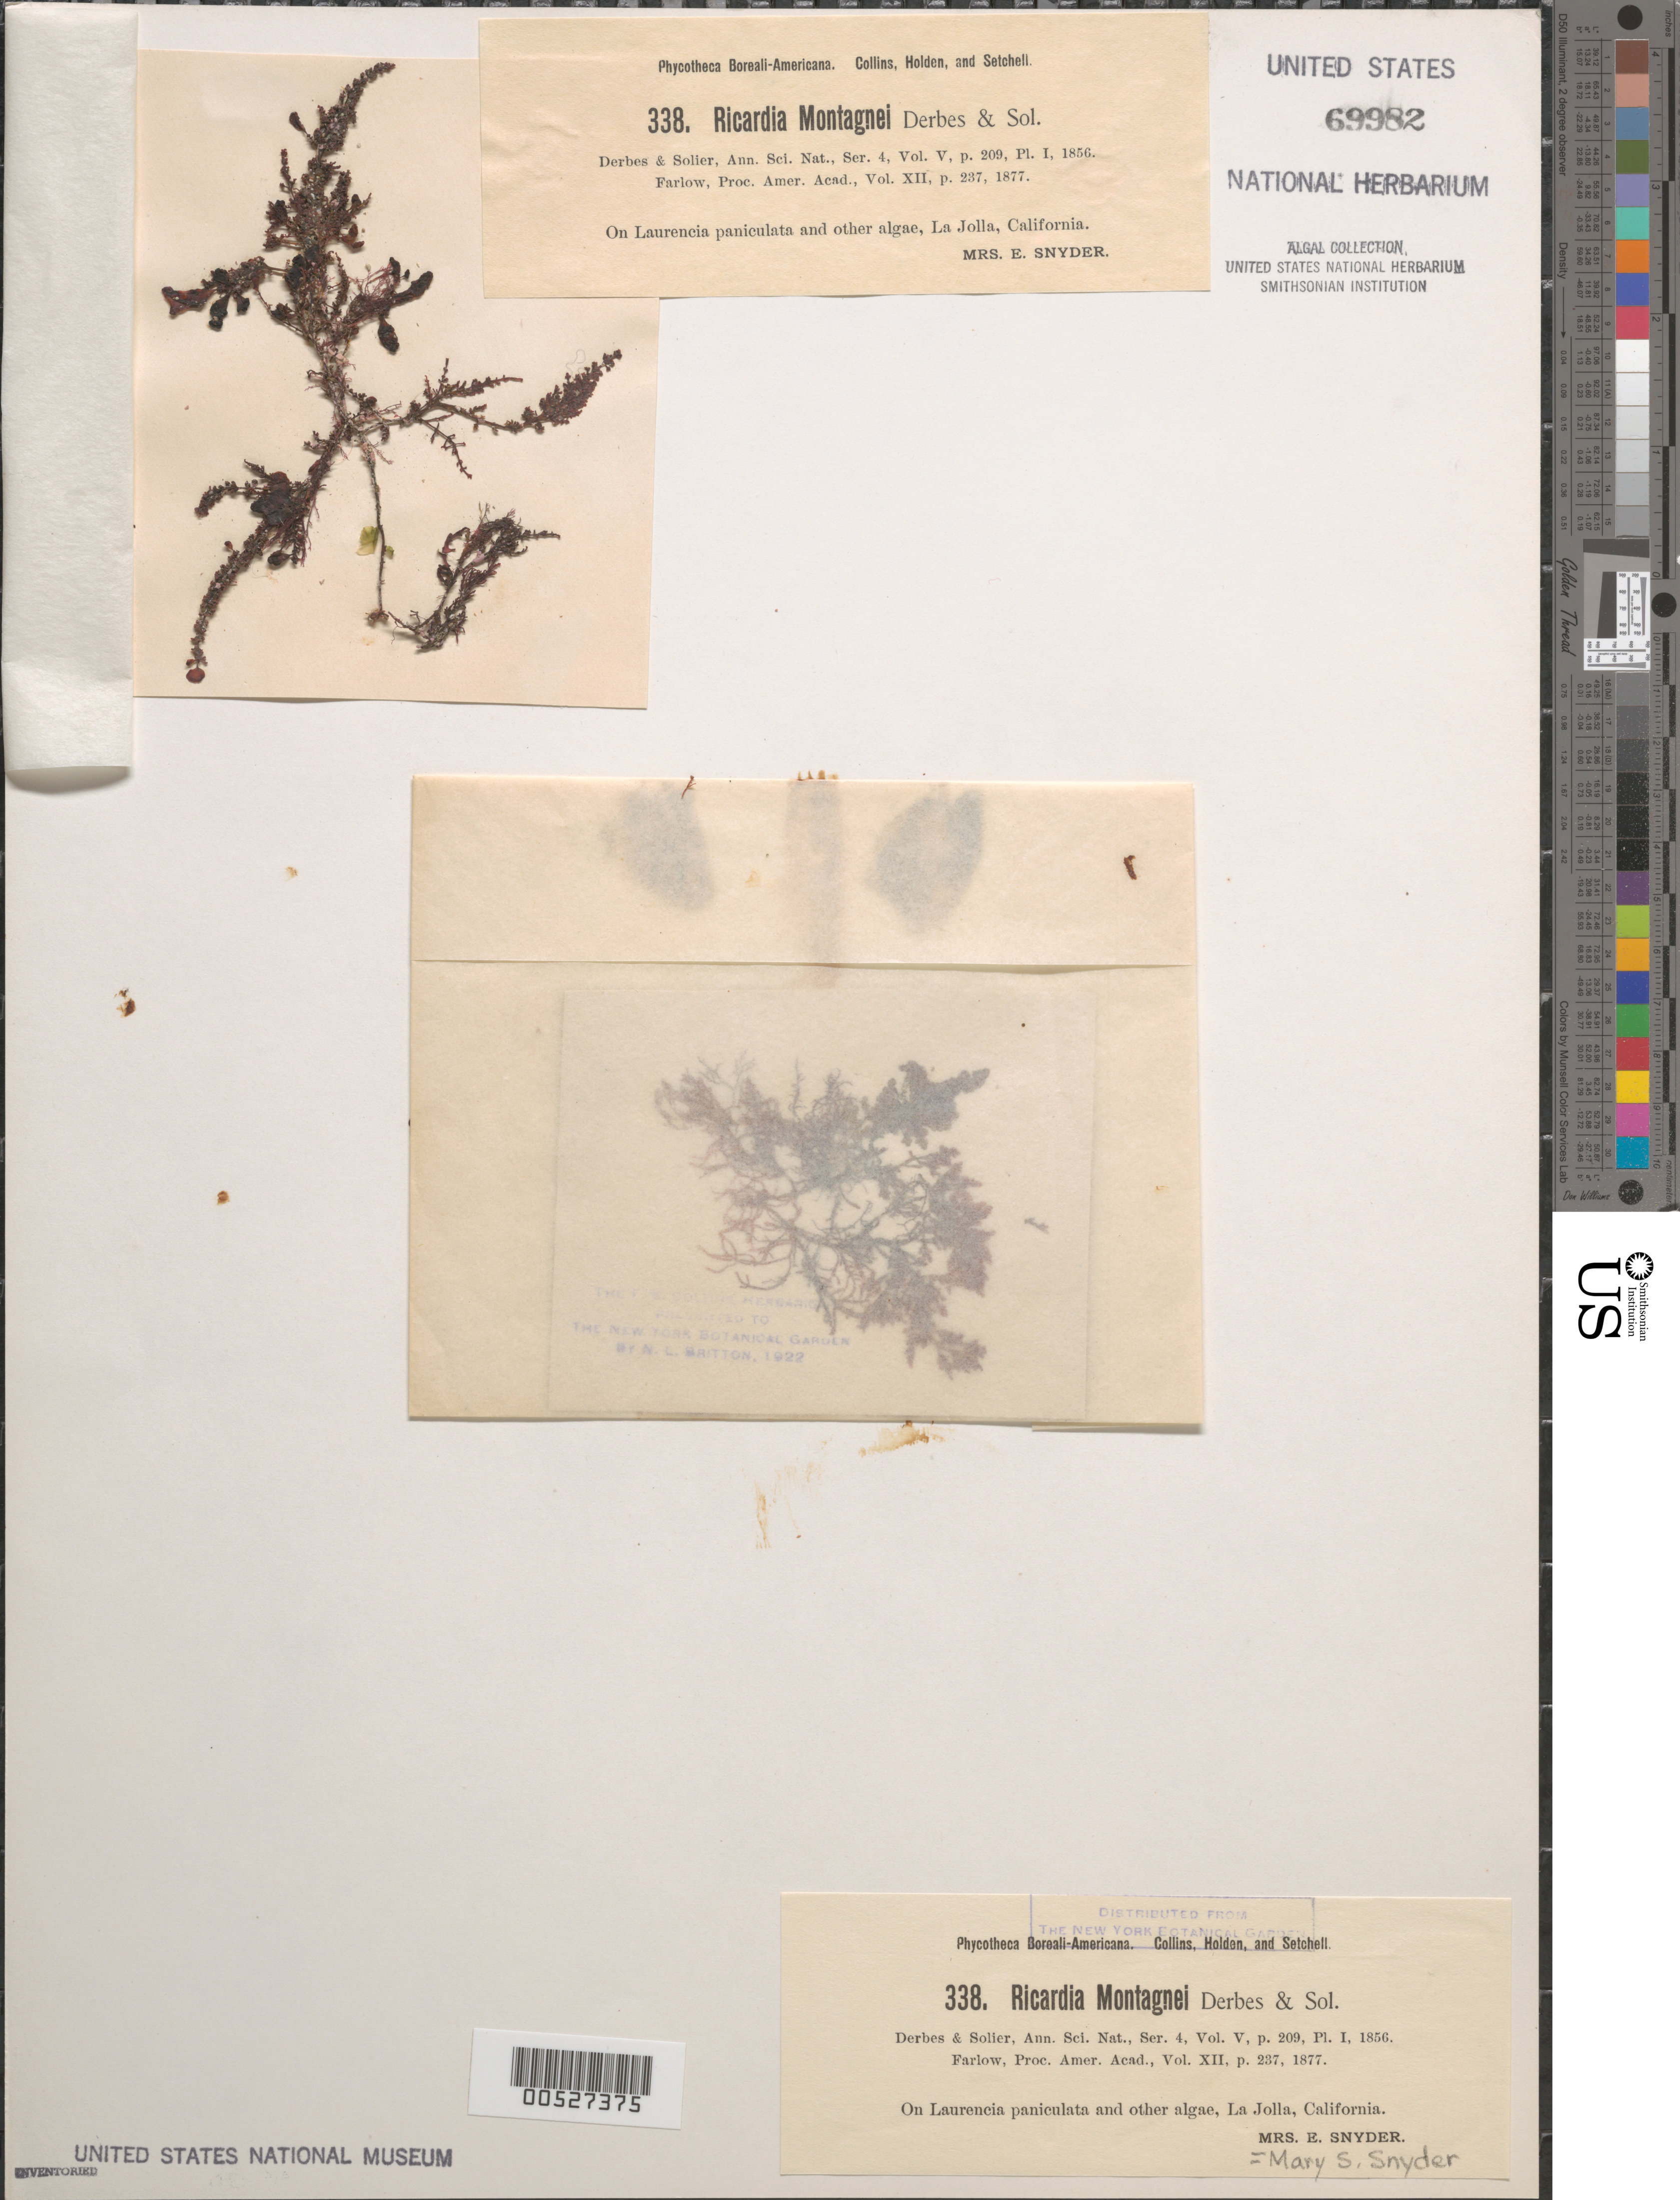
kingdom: Plantae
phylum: Rhodophyta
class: Florideophyceae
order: Ceramiales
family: Rhodomelaceae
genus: Erythrocystis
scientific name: Erythrocystis montagnei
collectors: M. Snyder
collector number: PB-A 338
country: United States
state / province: California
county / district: San Diego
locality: La Jolla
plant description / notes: Collins, Holden & Setchell, Phycotheca Boreali-Americana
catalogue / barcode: US 69982